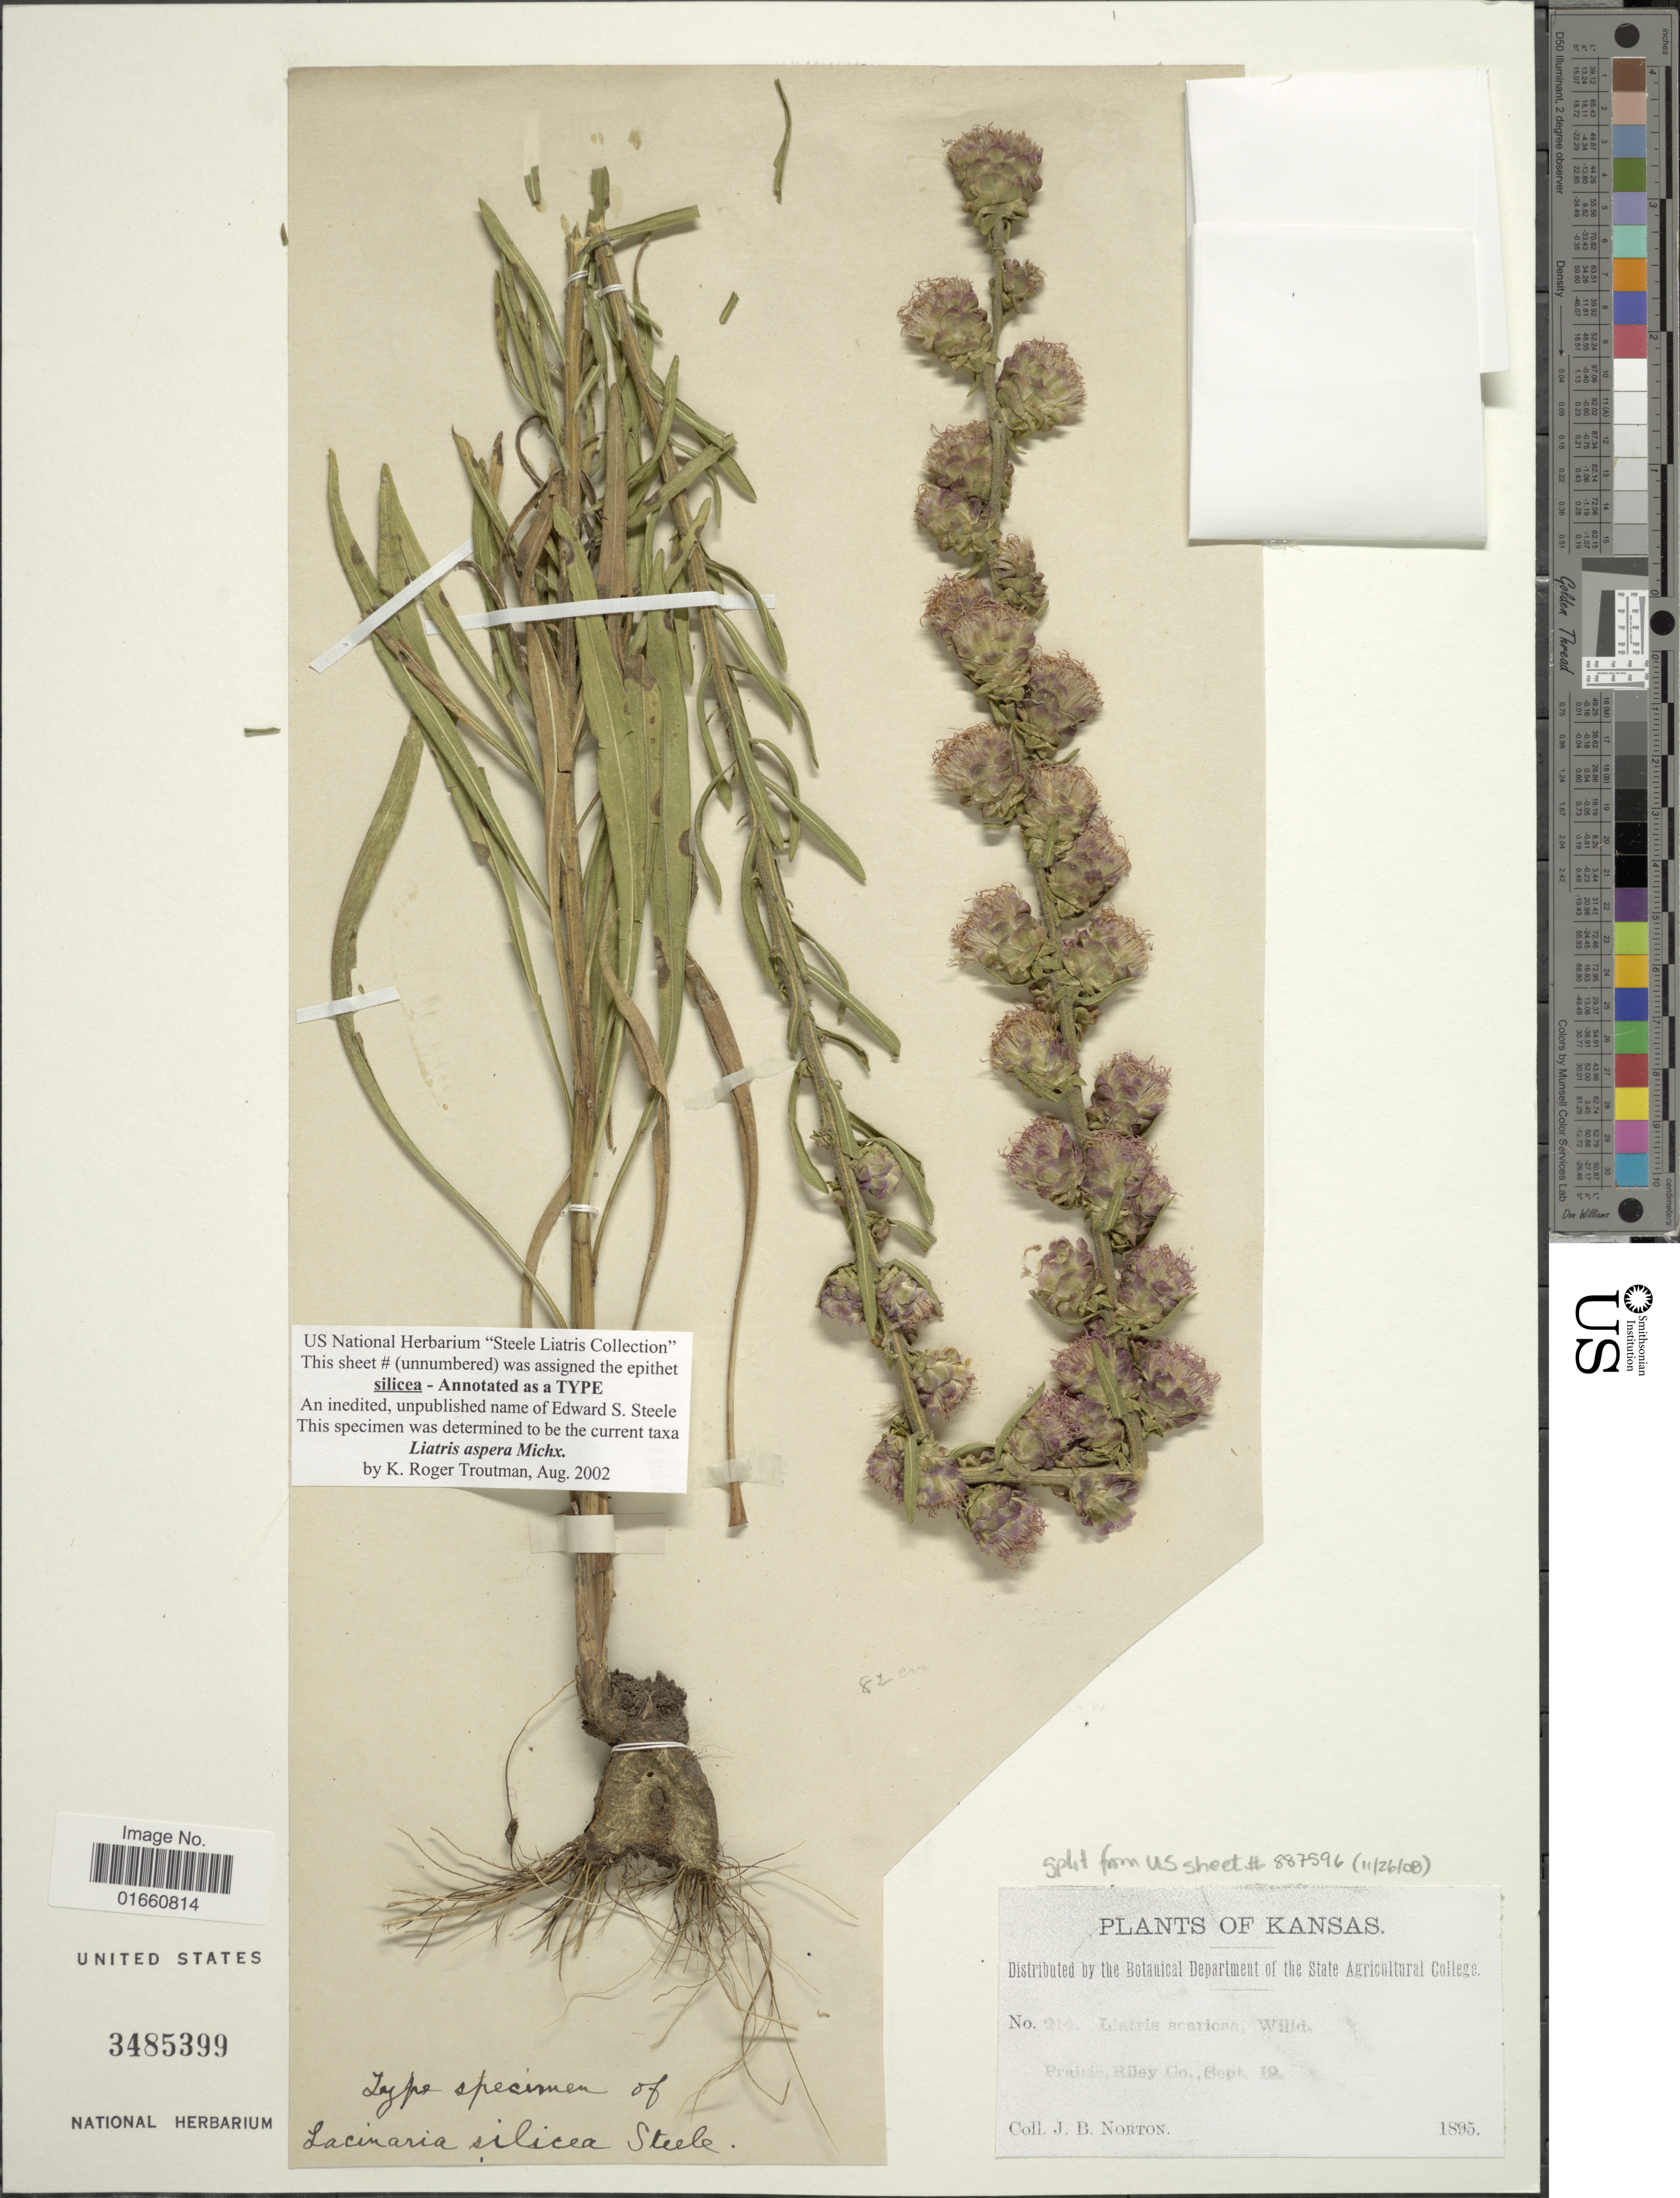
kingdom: Plantae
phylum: Tracheophyta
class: Magnoliopsida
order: Asterales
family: Asteraceae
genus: Liatris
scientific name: Liatris aspera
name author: Michx.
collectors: J. B. Norton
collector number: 214*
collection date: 1895-09-12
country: United States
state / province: Kansas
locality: Prairie, Riley Co.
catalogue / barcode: US 3485399